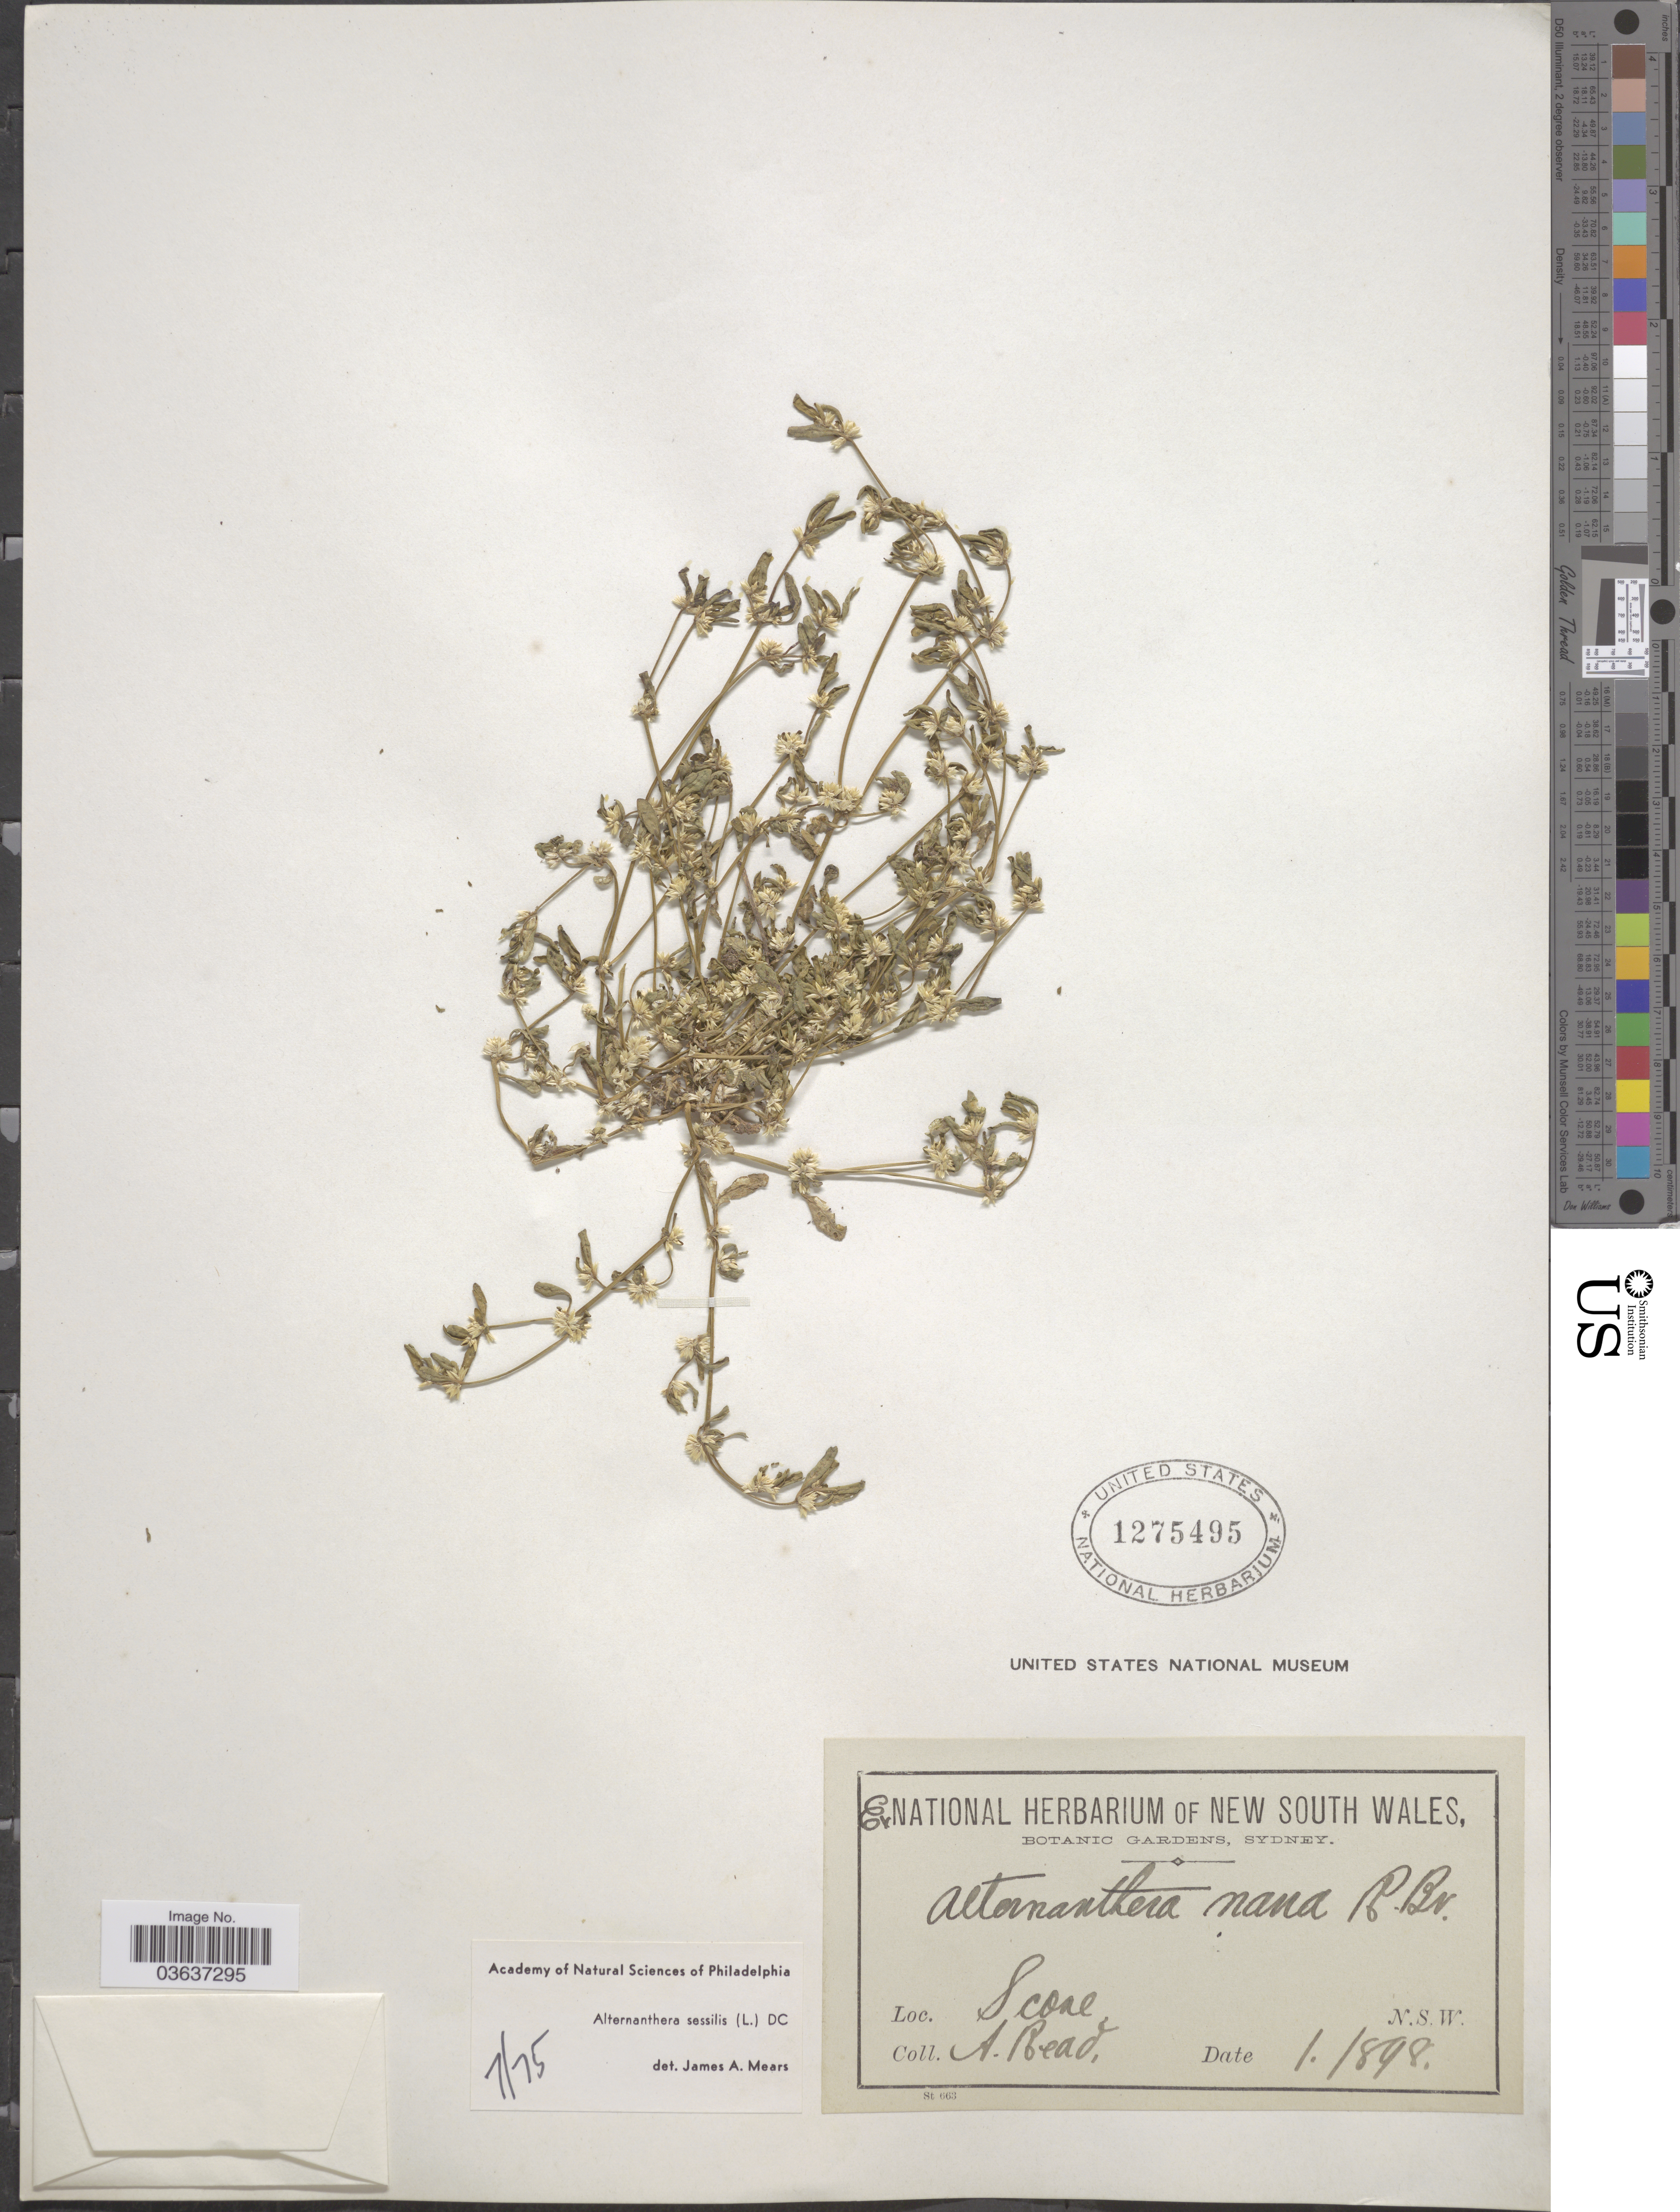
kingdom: Plantae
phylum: Tracheophyta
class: Magnoliopsida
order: Caryophyllales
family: Amaranthaceae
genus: Alternanthera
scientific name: Alternanthera sessilis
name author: (L.) DC.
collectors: A. D. Read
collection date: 1898-01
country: Australia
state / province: New South Wales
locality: Scoal.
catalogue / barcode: US 1275495